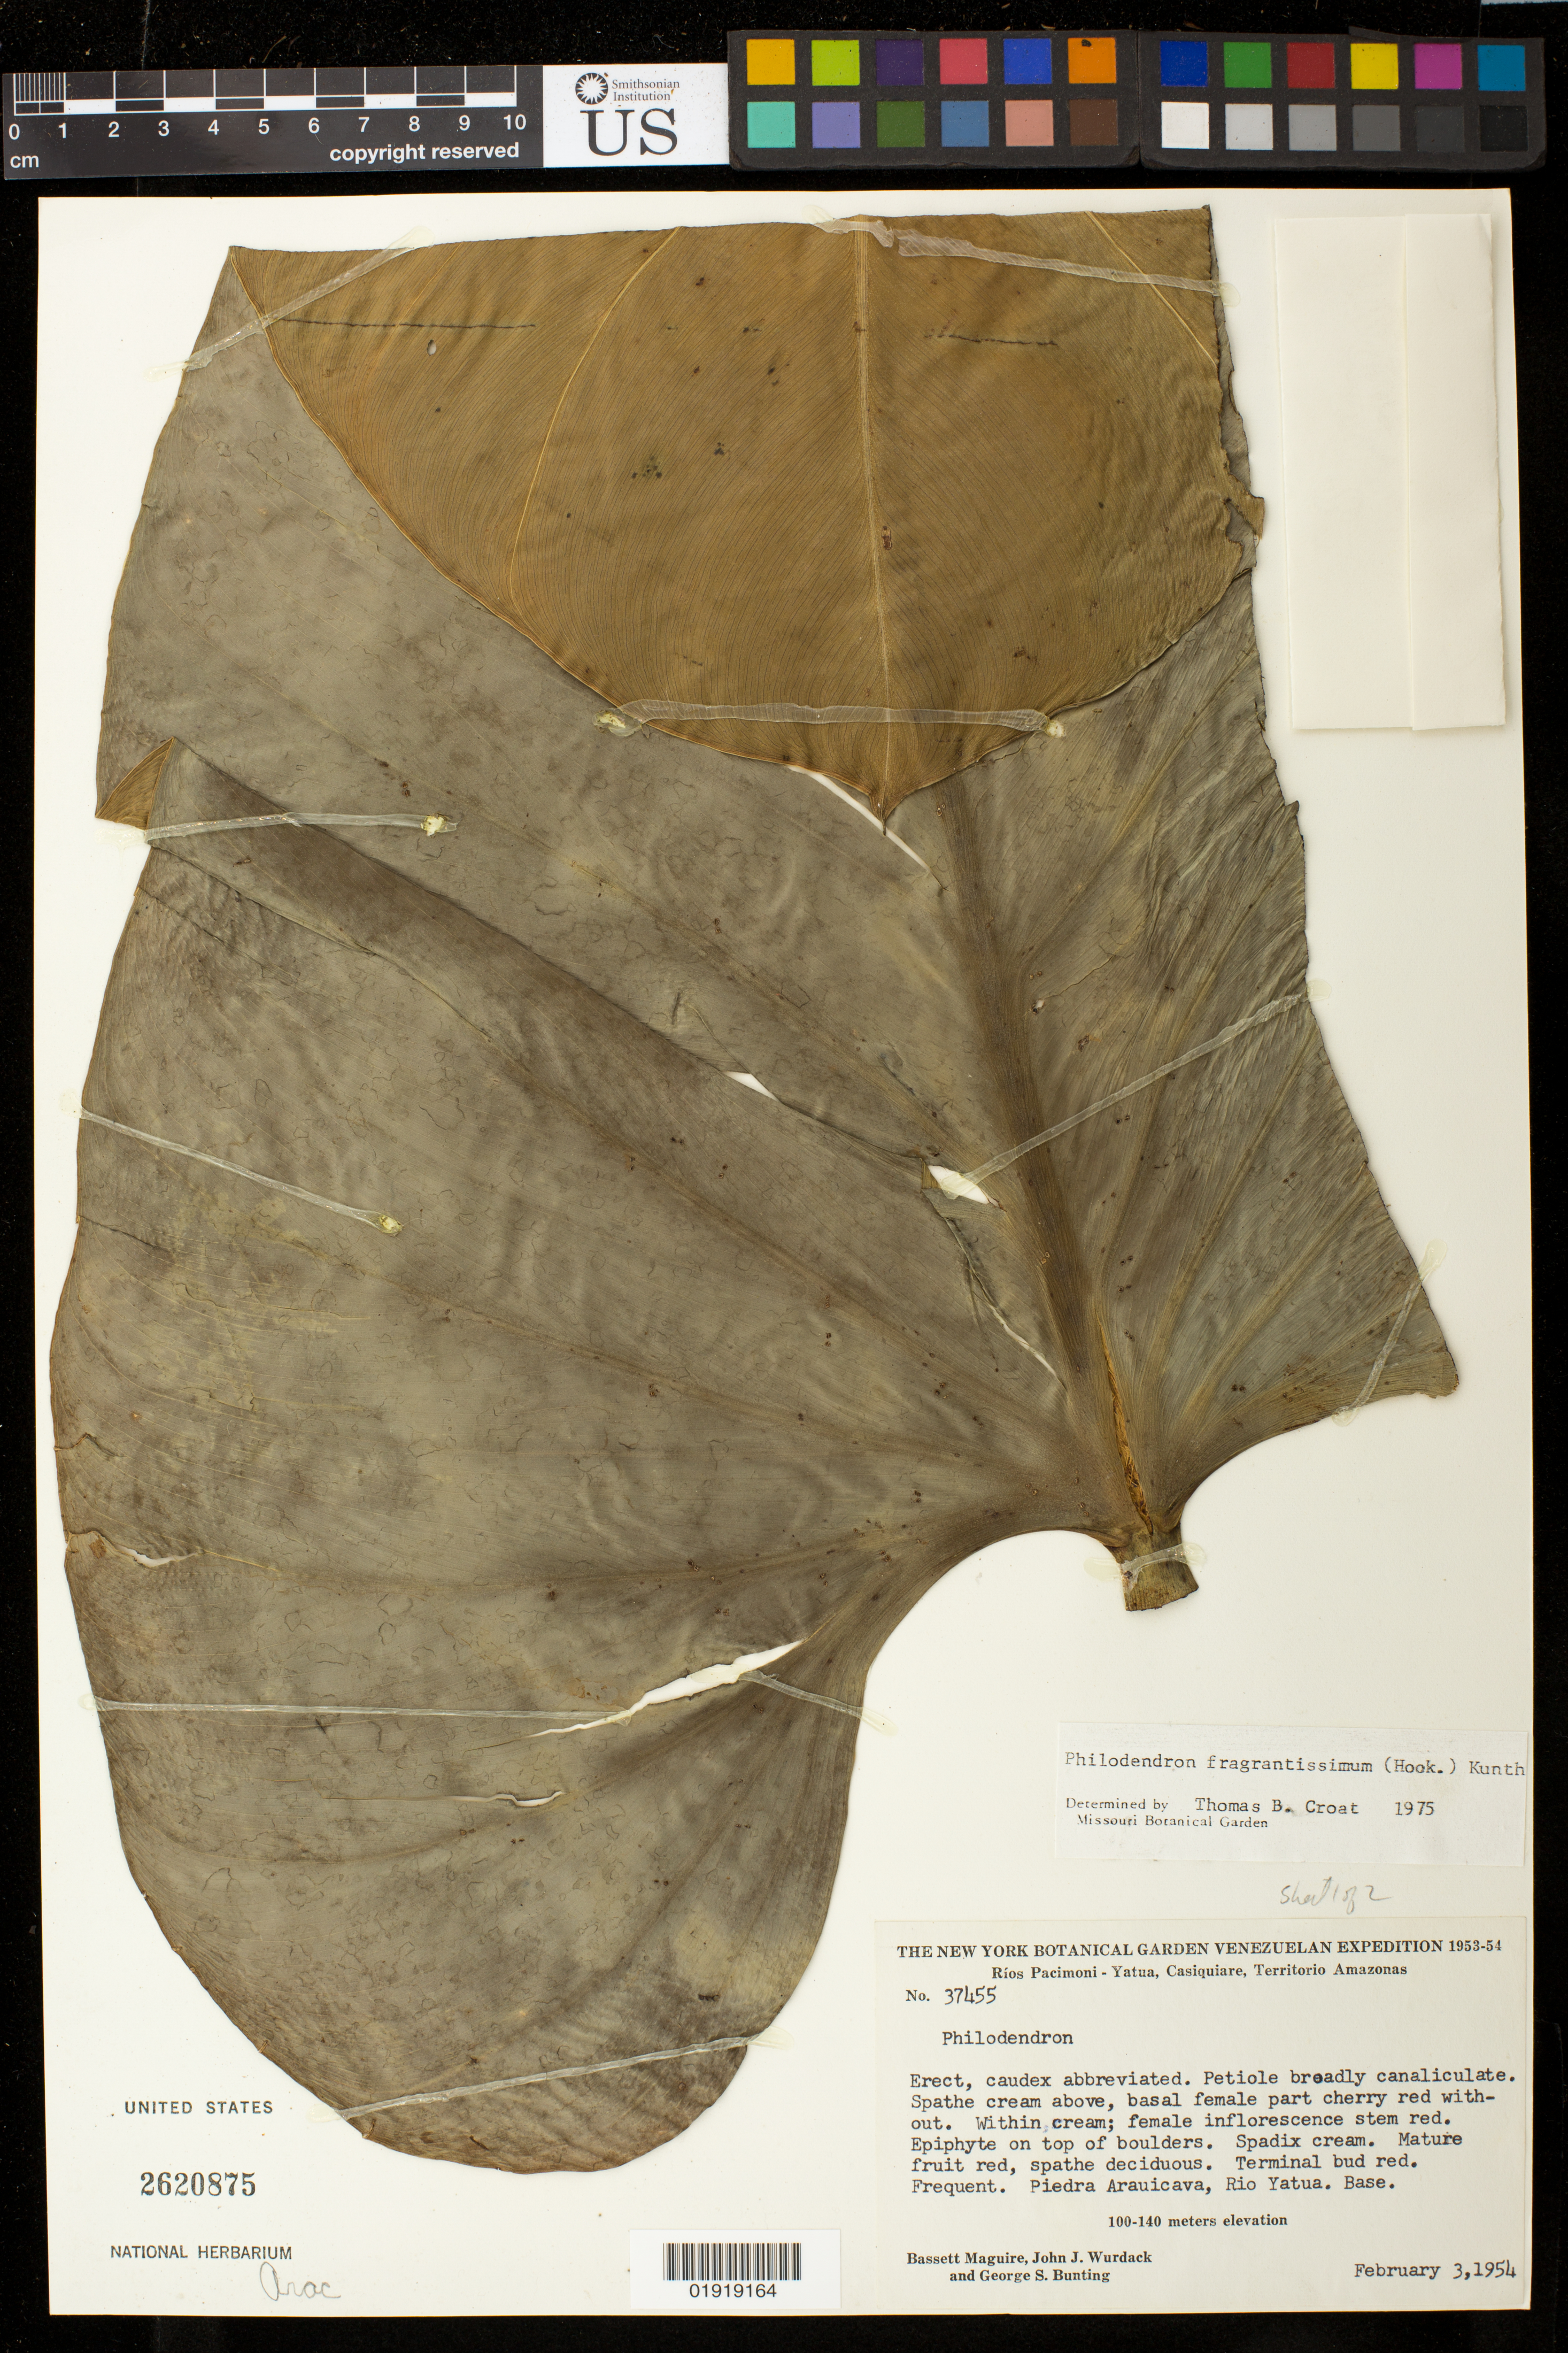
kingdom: Plantae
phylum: Tracheophyta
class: Liliopsida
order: Alismatales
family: Araceae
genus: Philodendron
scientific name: Philodendron fragrantissimum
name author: (Hook.) G. Don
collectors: B. Maguire, J. J. Wurdack & G. S. Bunting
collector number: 37455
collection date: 1954-02-03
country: Guyana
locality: Rios Pacimoni - Yatua, Casiquiare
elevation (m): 100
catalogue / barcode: US 2620875